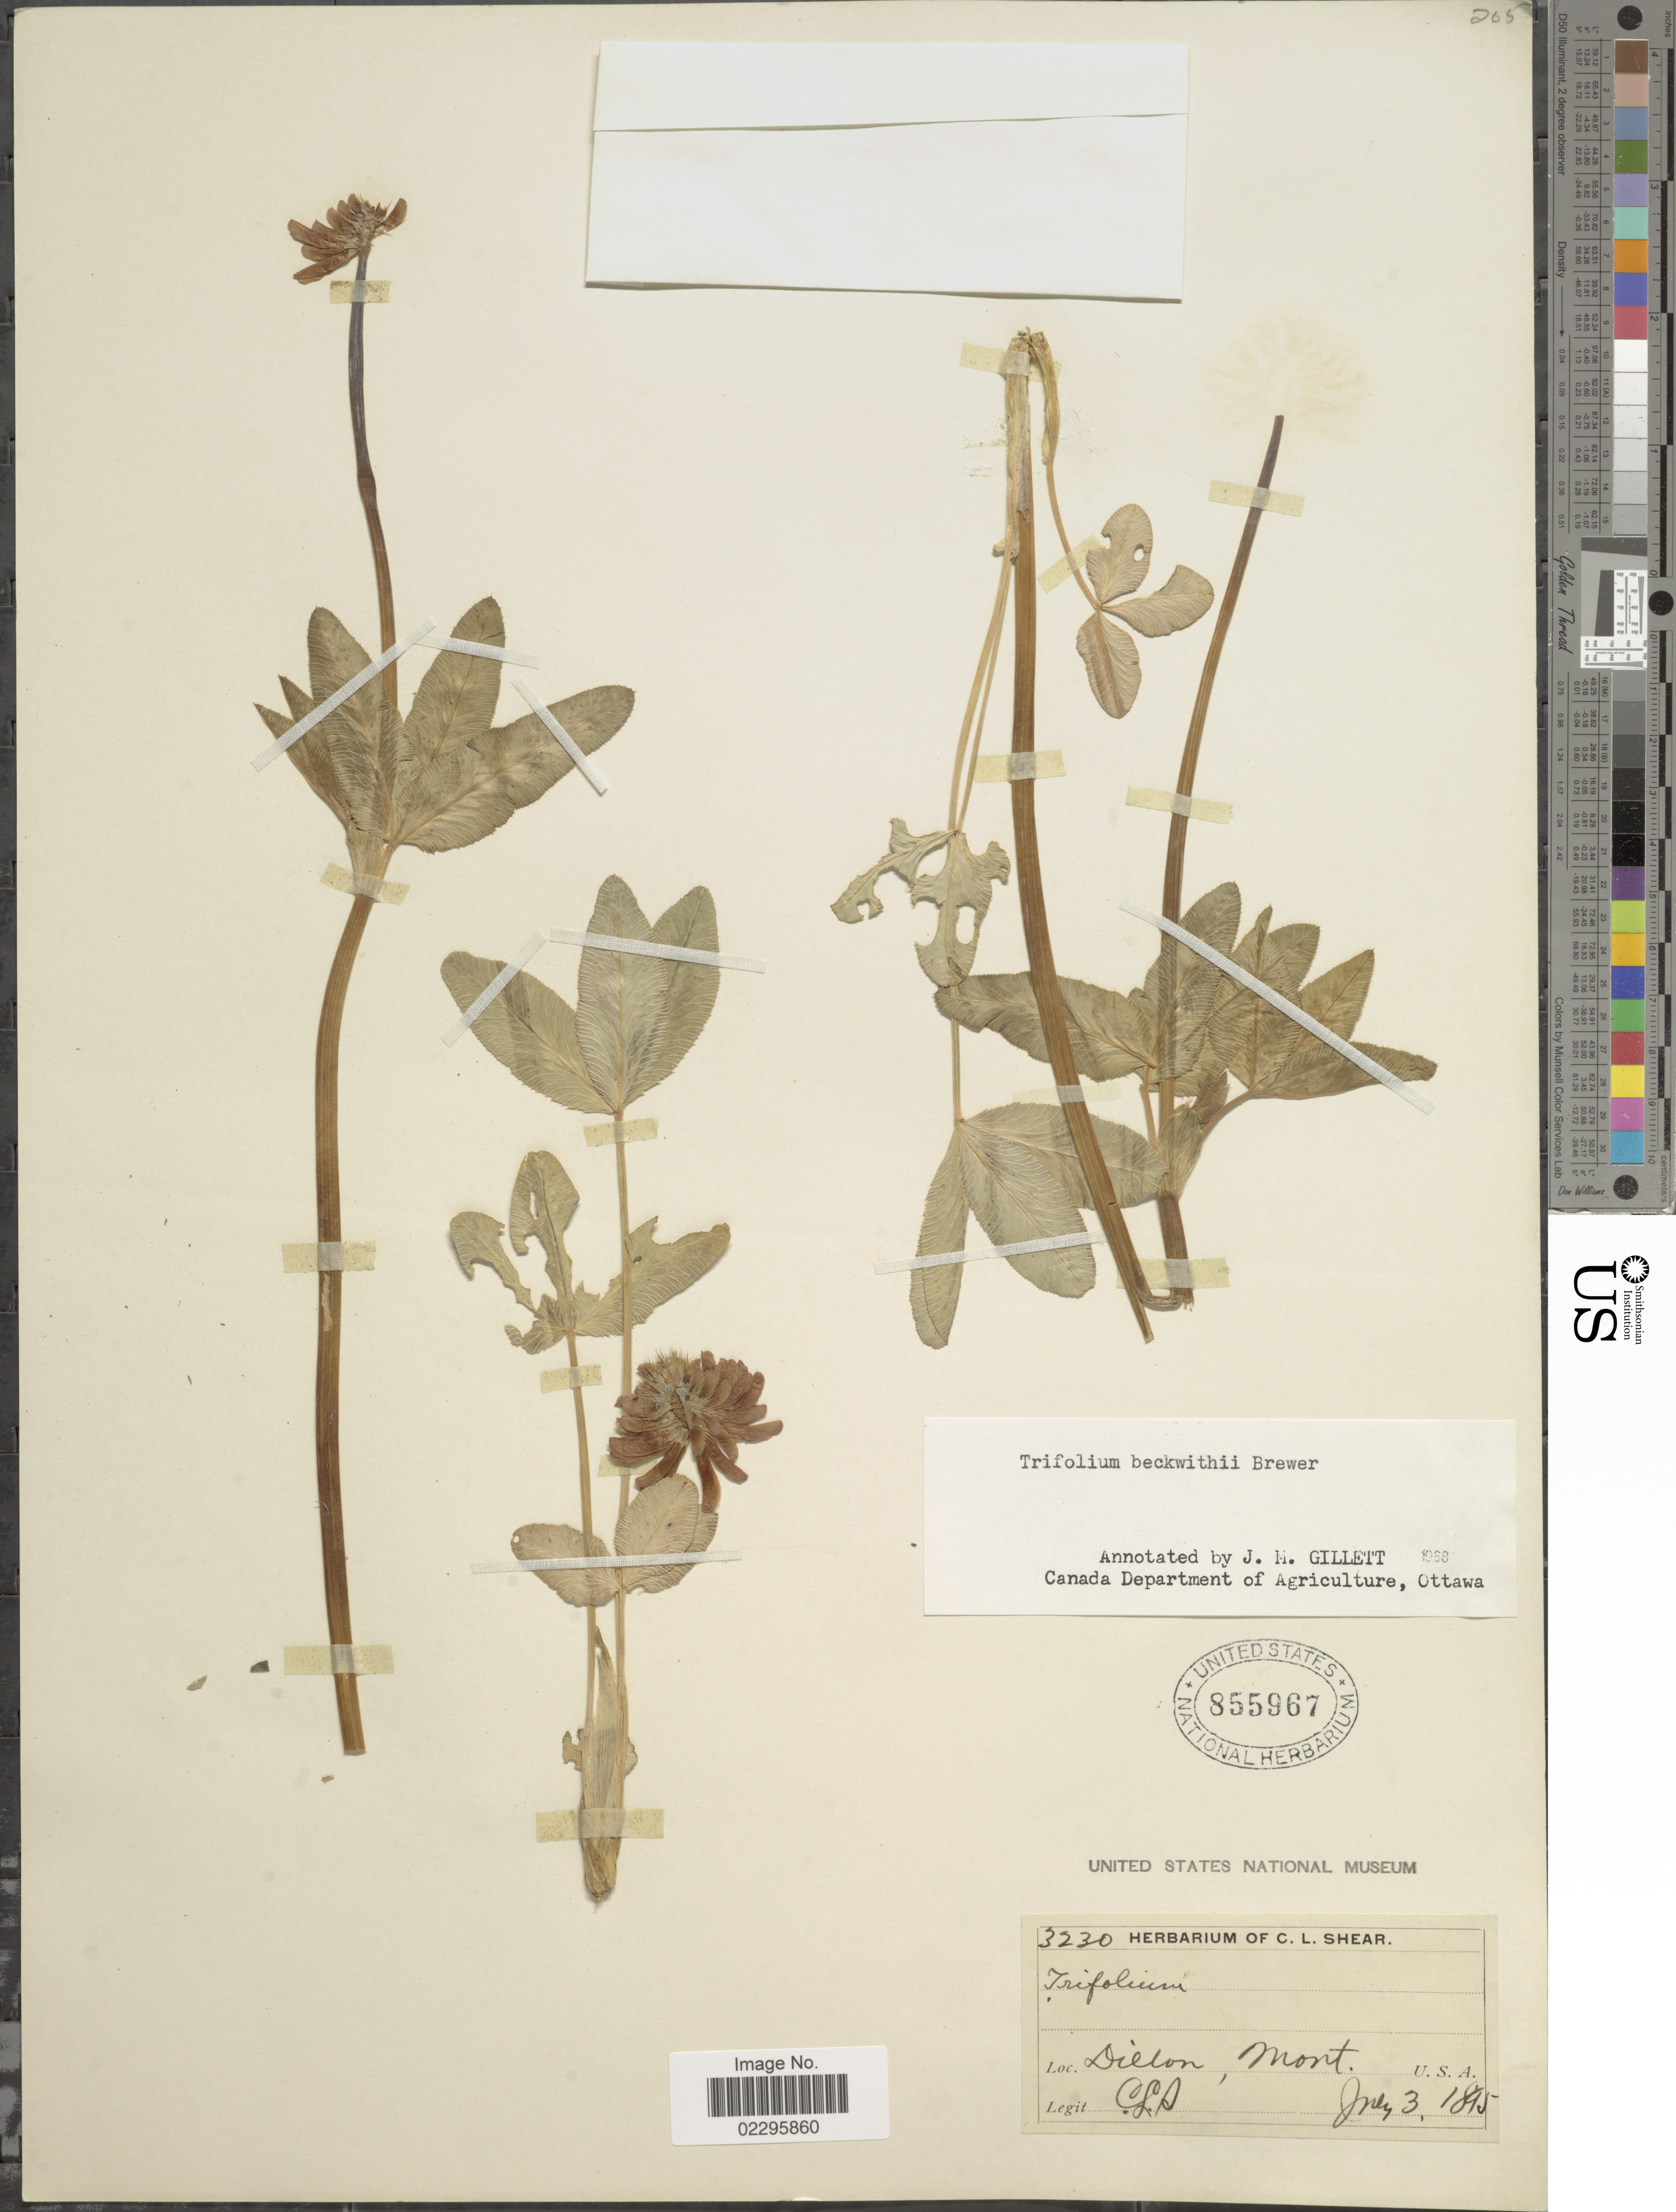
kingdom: Plantae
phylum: Tracheophyta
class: Magnoliopsida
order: Fabales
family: Fabaceae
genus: Trifolium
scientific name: Trifolium beckwithii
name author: S. Watson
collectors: C. L. Shear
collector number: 3230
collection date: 1895-07-03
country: United States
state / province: Montana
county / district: Beaverhead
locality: Dillon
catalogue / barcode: US 855967